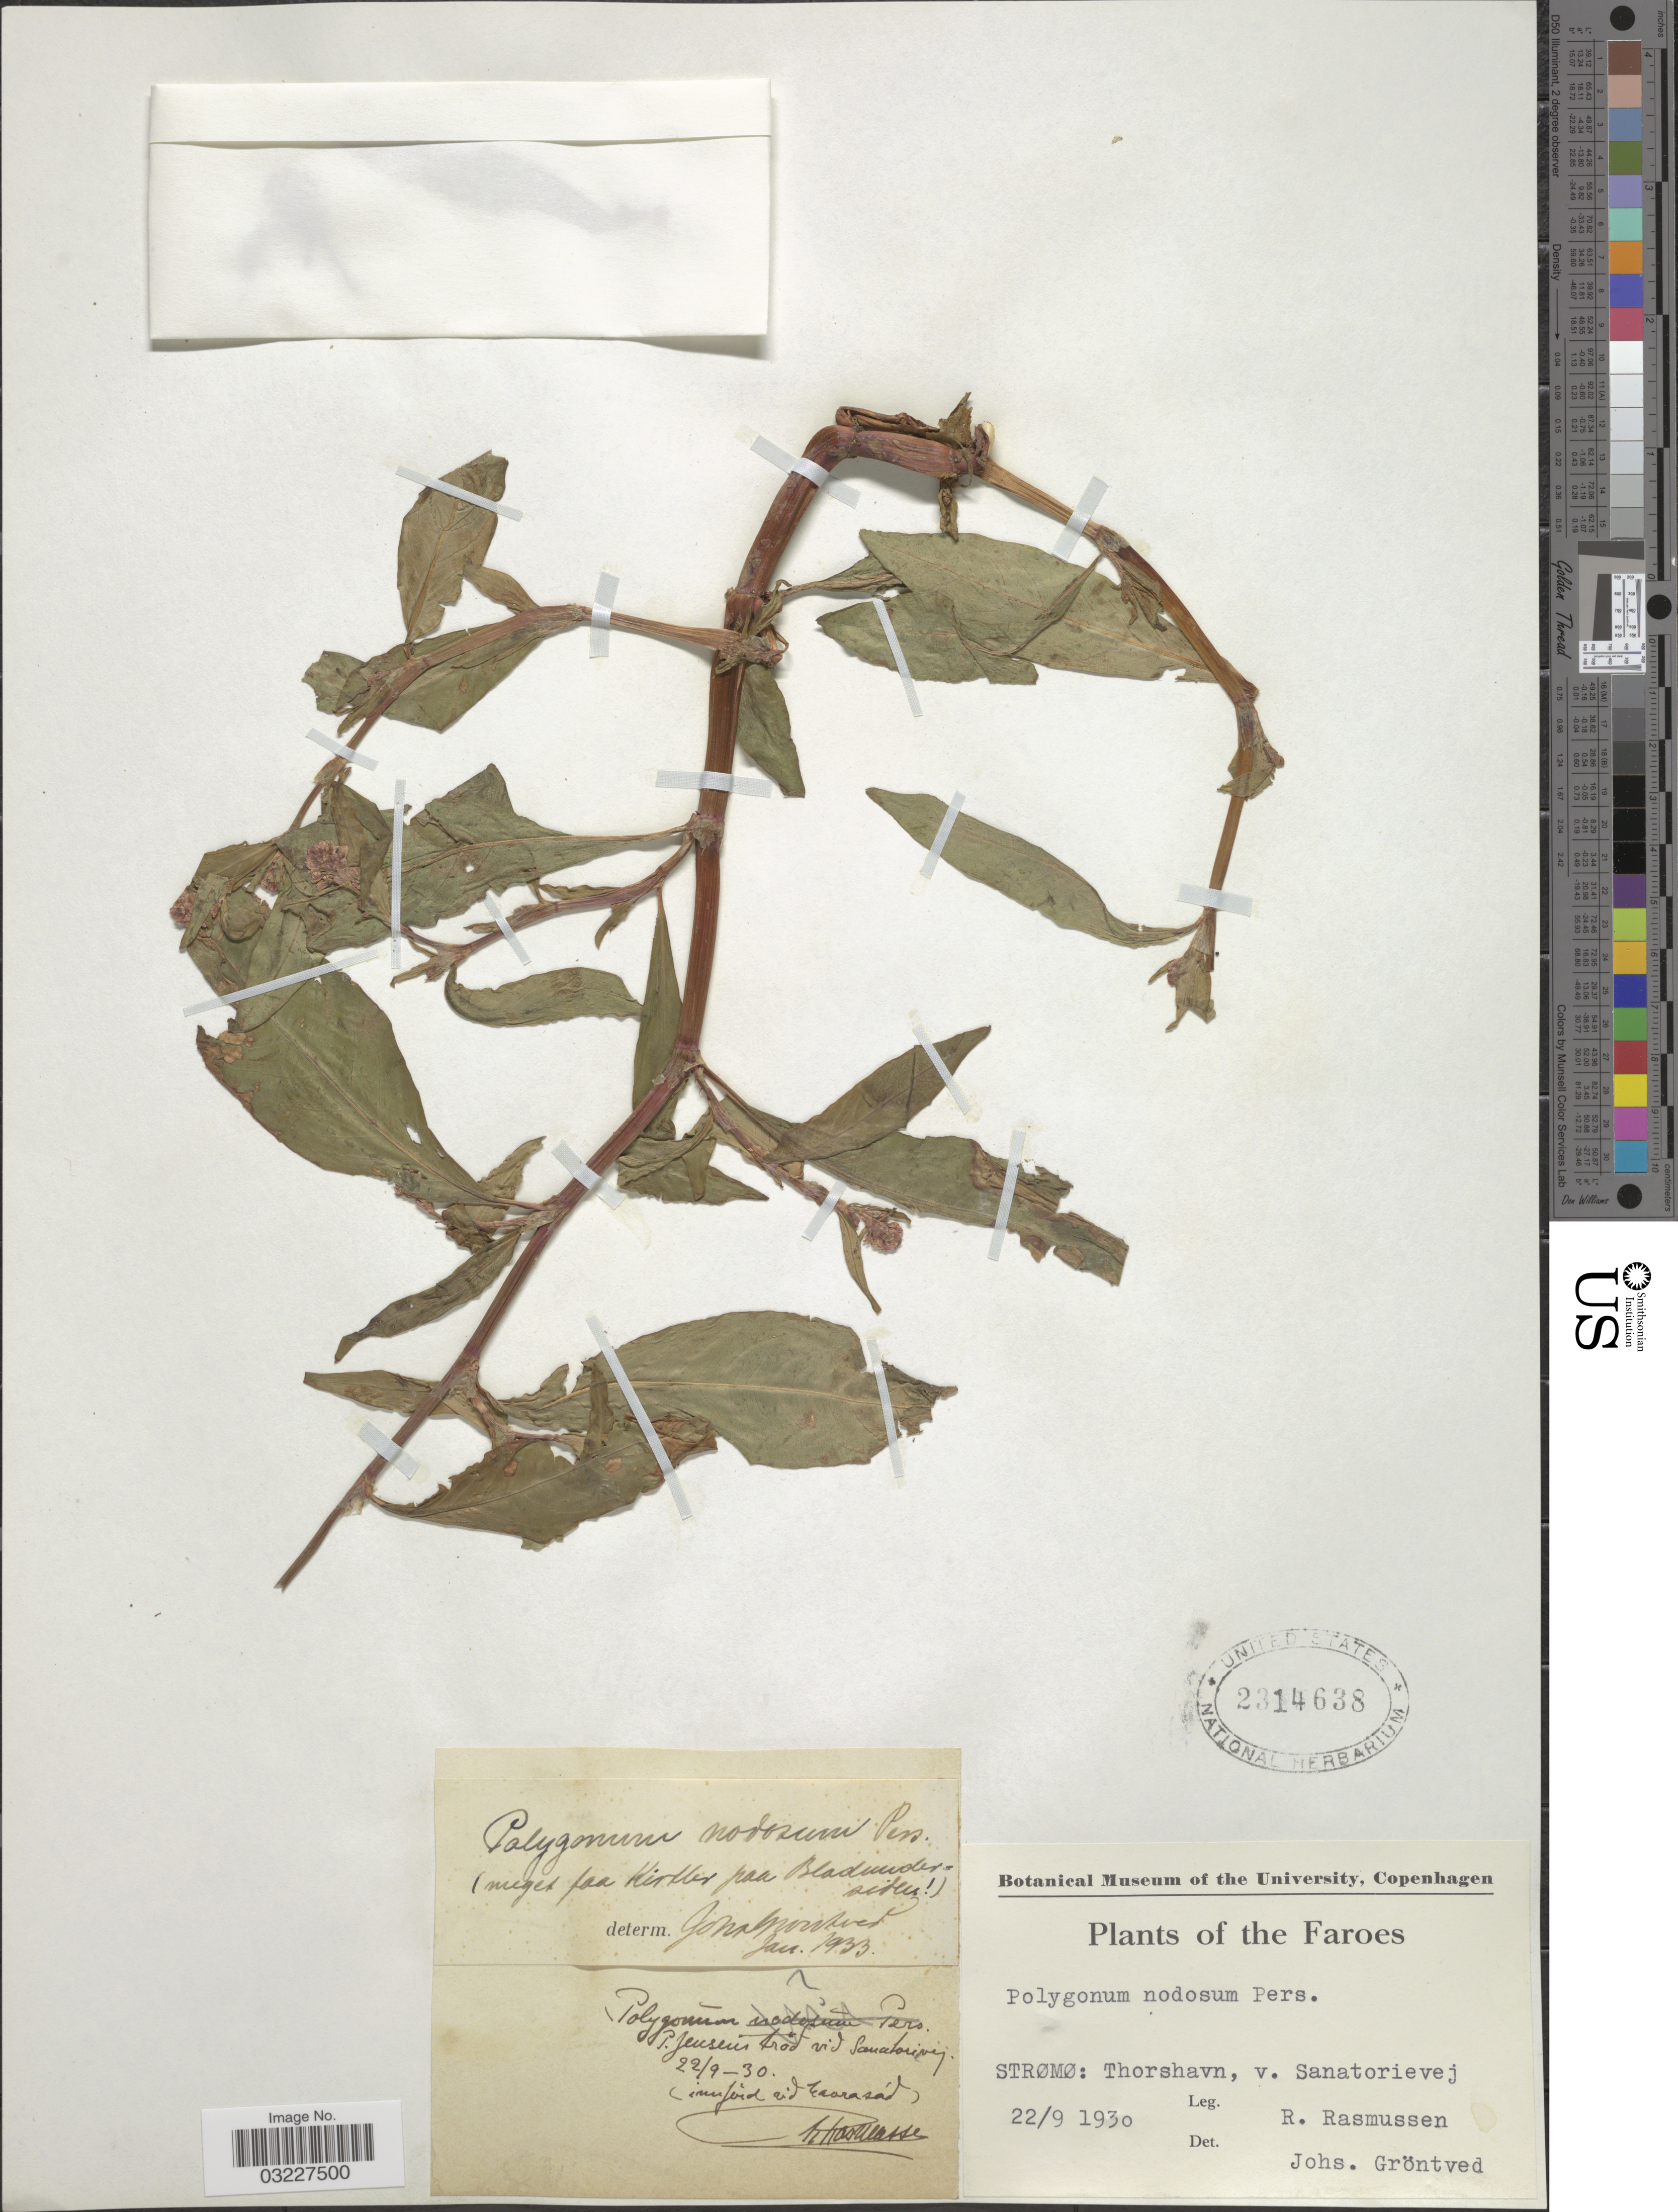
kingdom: Plantae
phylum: Tracheophyta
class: Magnoliopsida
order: Caryophyllales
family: Polygonaceae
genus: Polygonum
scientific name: Polygonum nodosum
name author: Pers.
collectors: R. Rasmussen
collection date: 1930-09-22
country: Faroe Islands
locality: Faroes, Stromo: Thorshavn, v. Sanatorievej.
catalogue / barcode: US 2314638